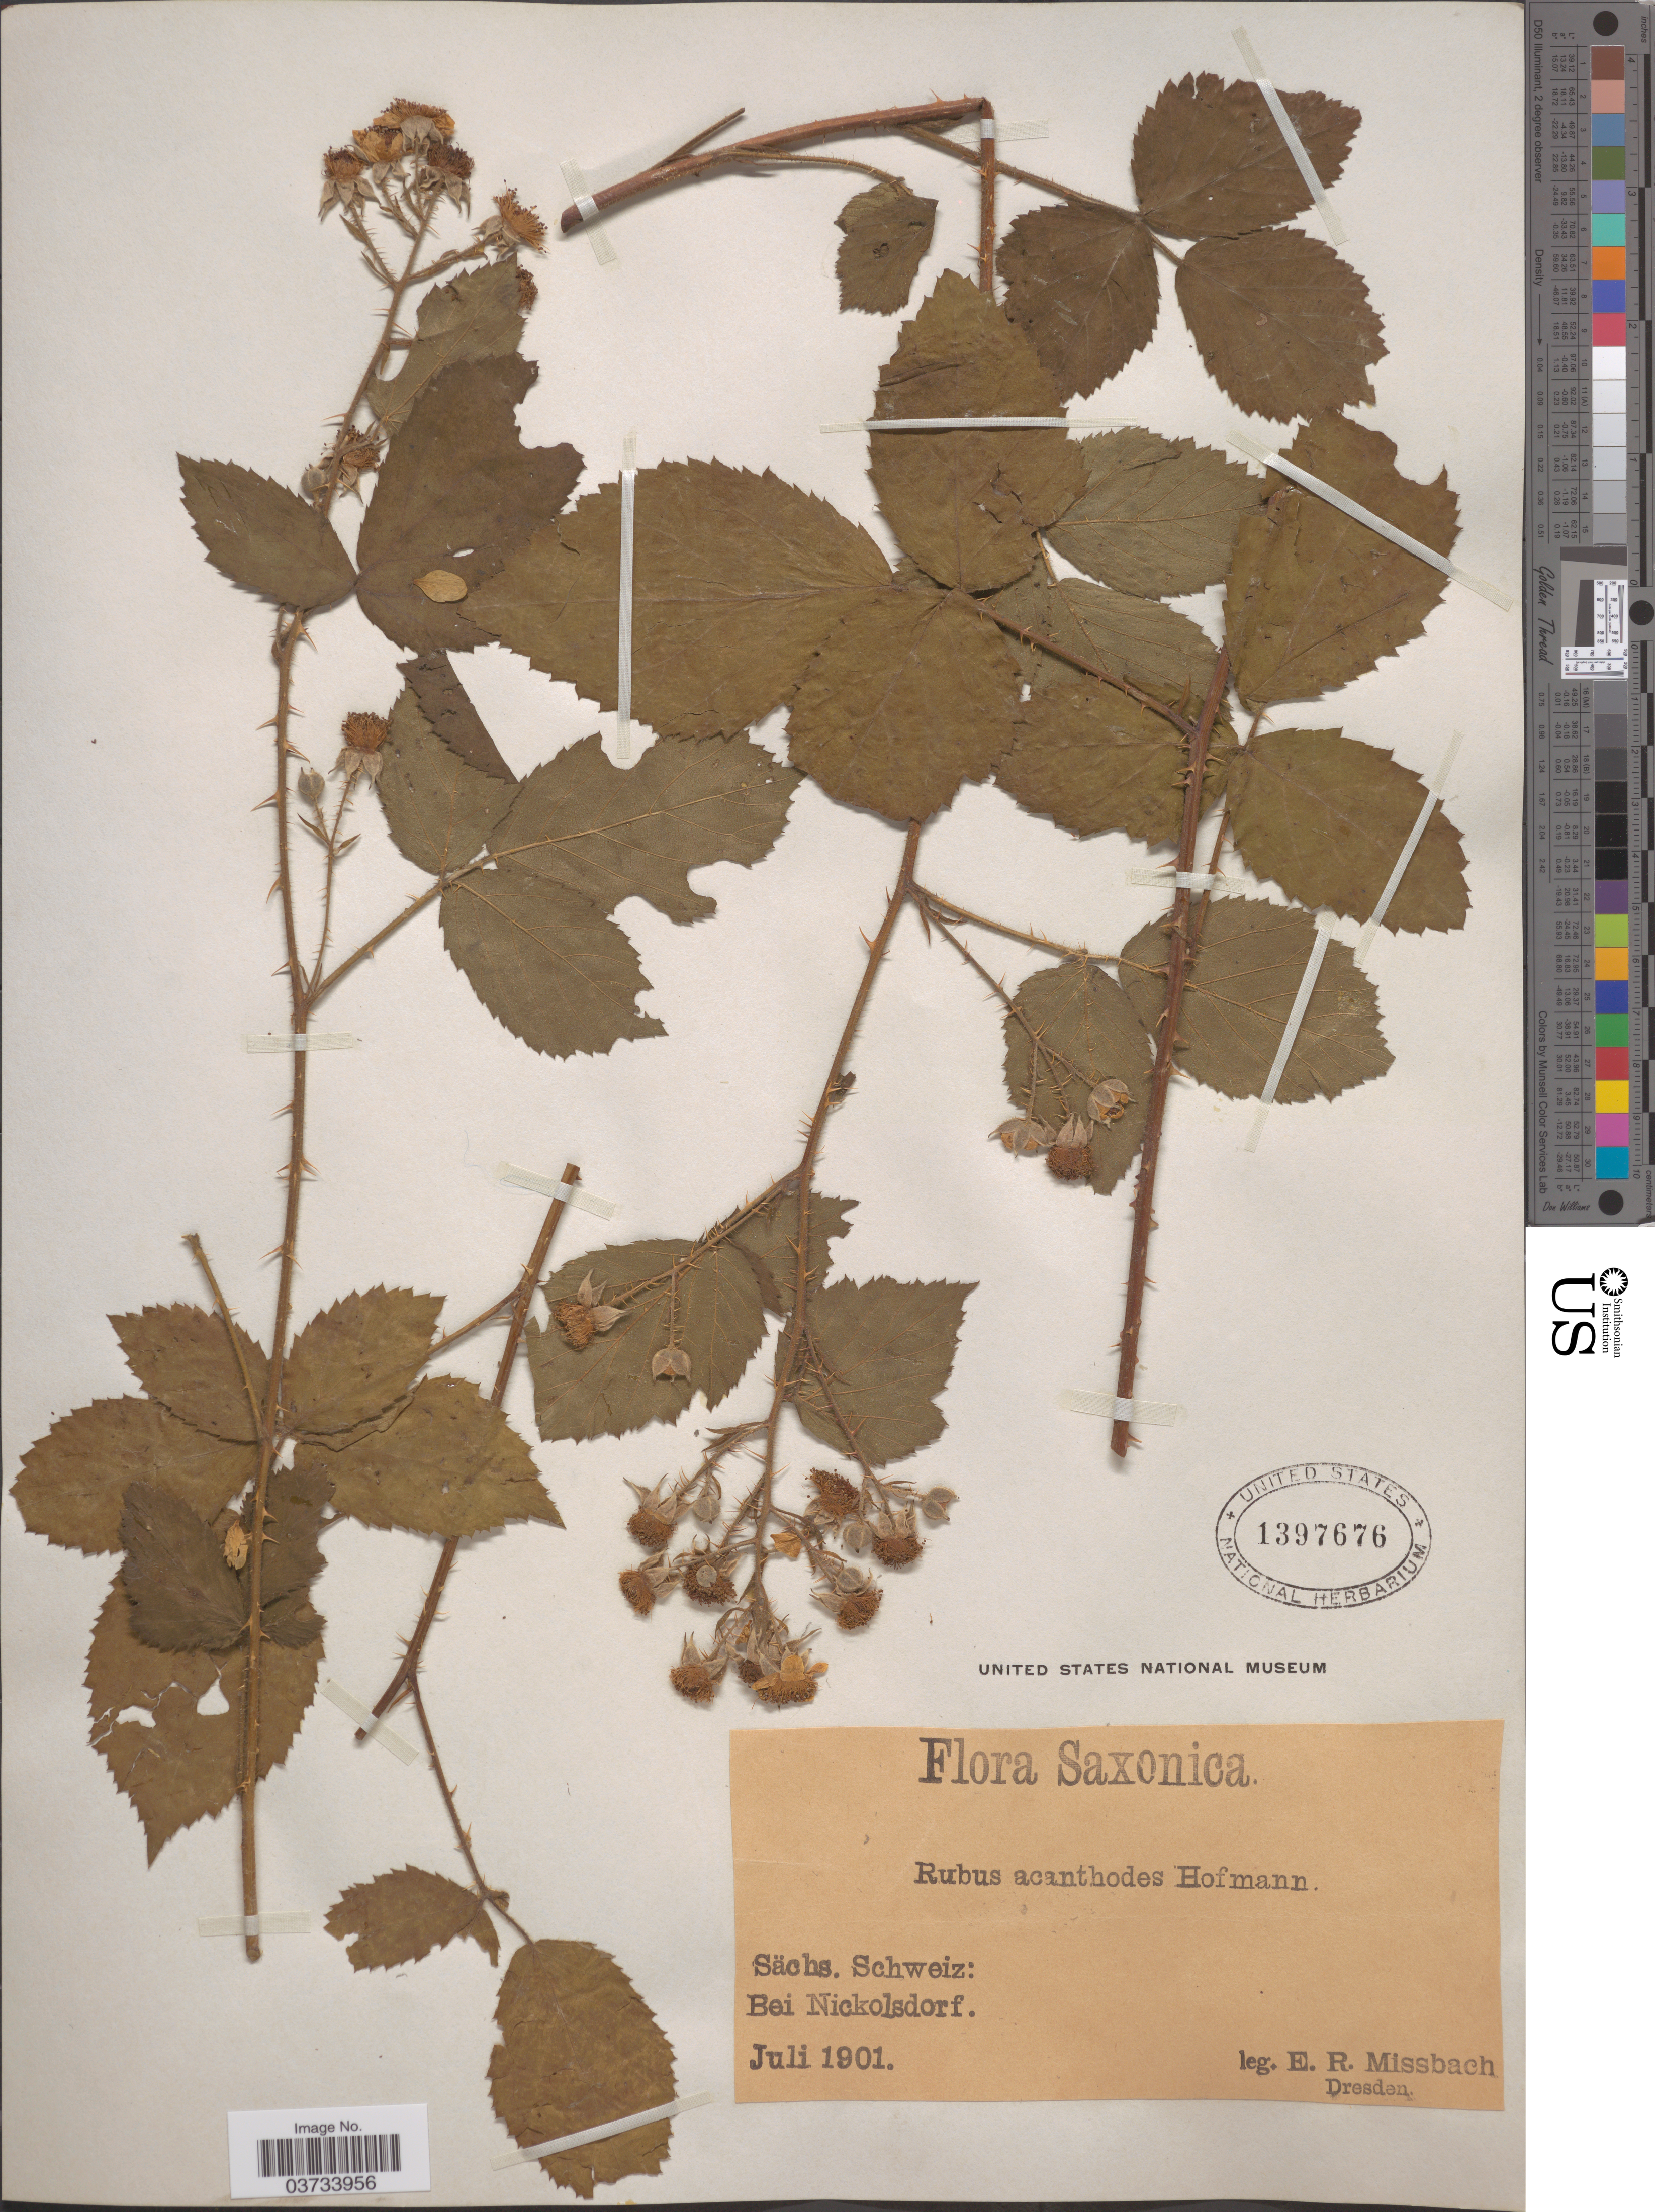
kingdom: Plantae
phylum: Tracheophyta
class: Magnoliopsida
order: Rosales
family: Rosaceae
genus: Rubus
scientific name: Rubus acanthodes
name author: Hofmann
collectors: E. Missbach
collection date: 1901-07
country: Switzerland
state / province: Schwyz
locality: Saxonica. Sächs. Schweiz: bei Nickolsdorf.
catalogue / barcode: US 1397676